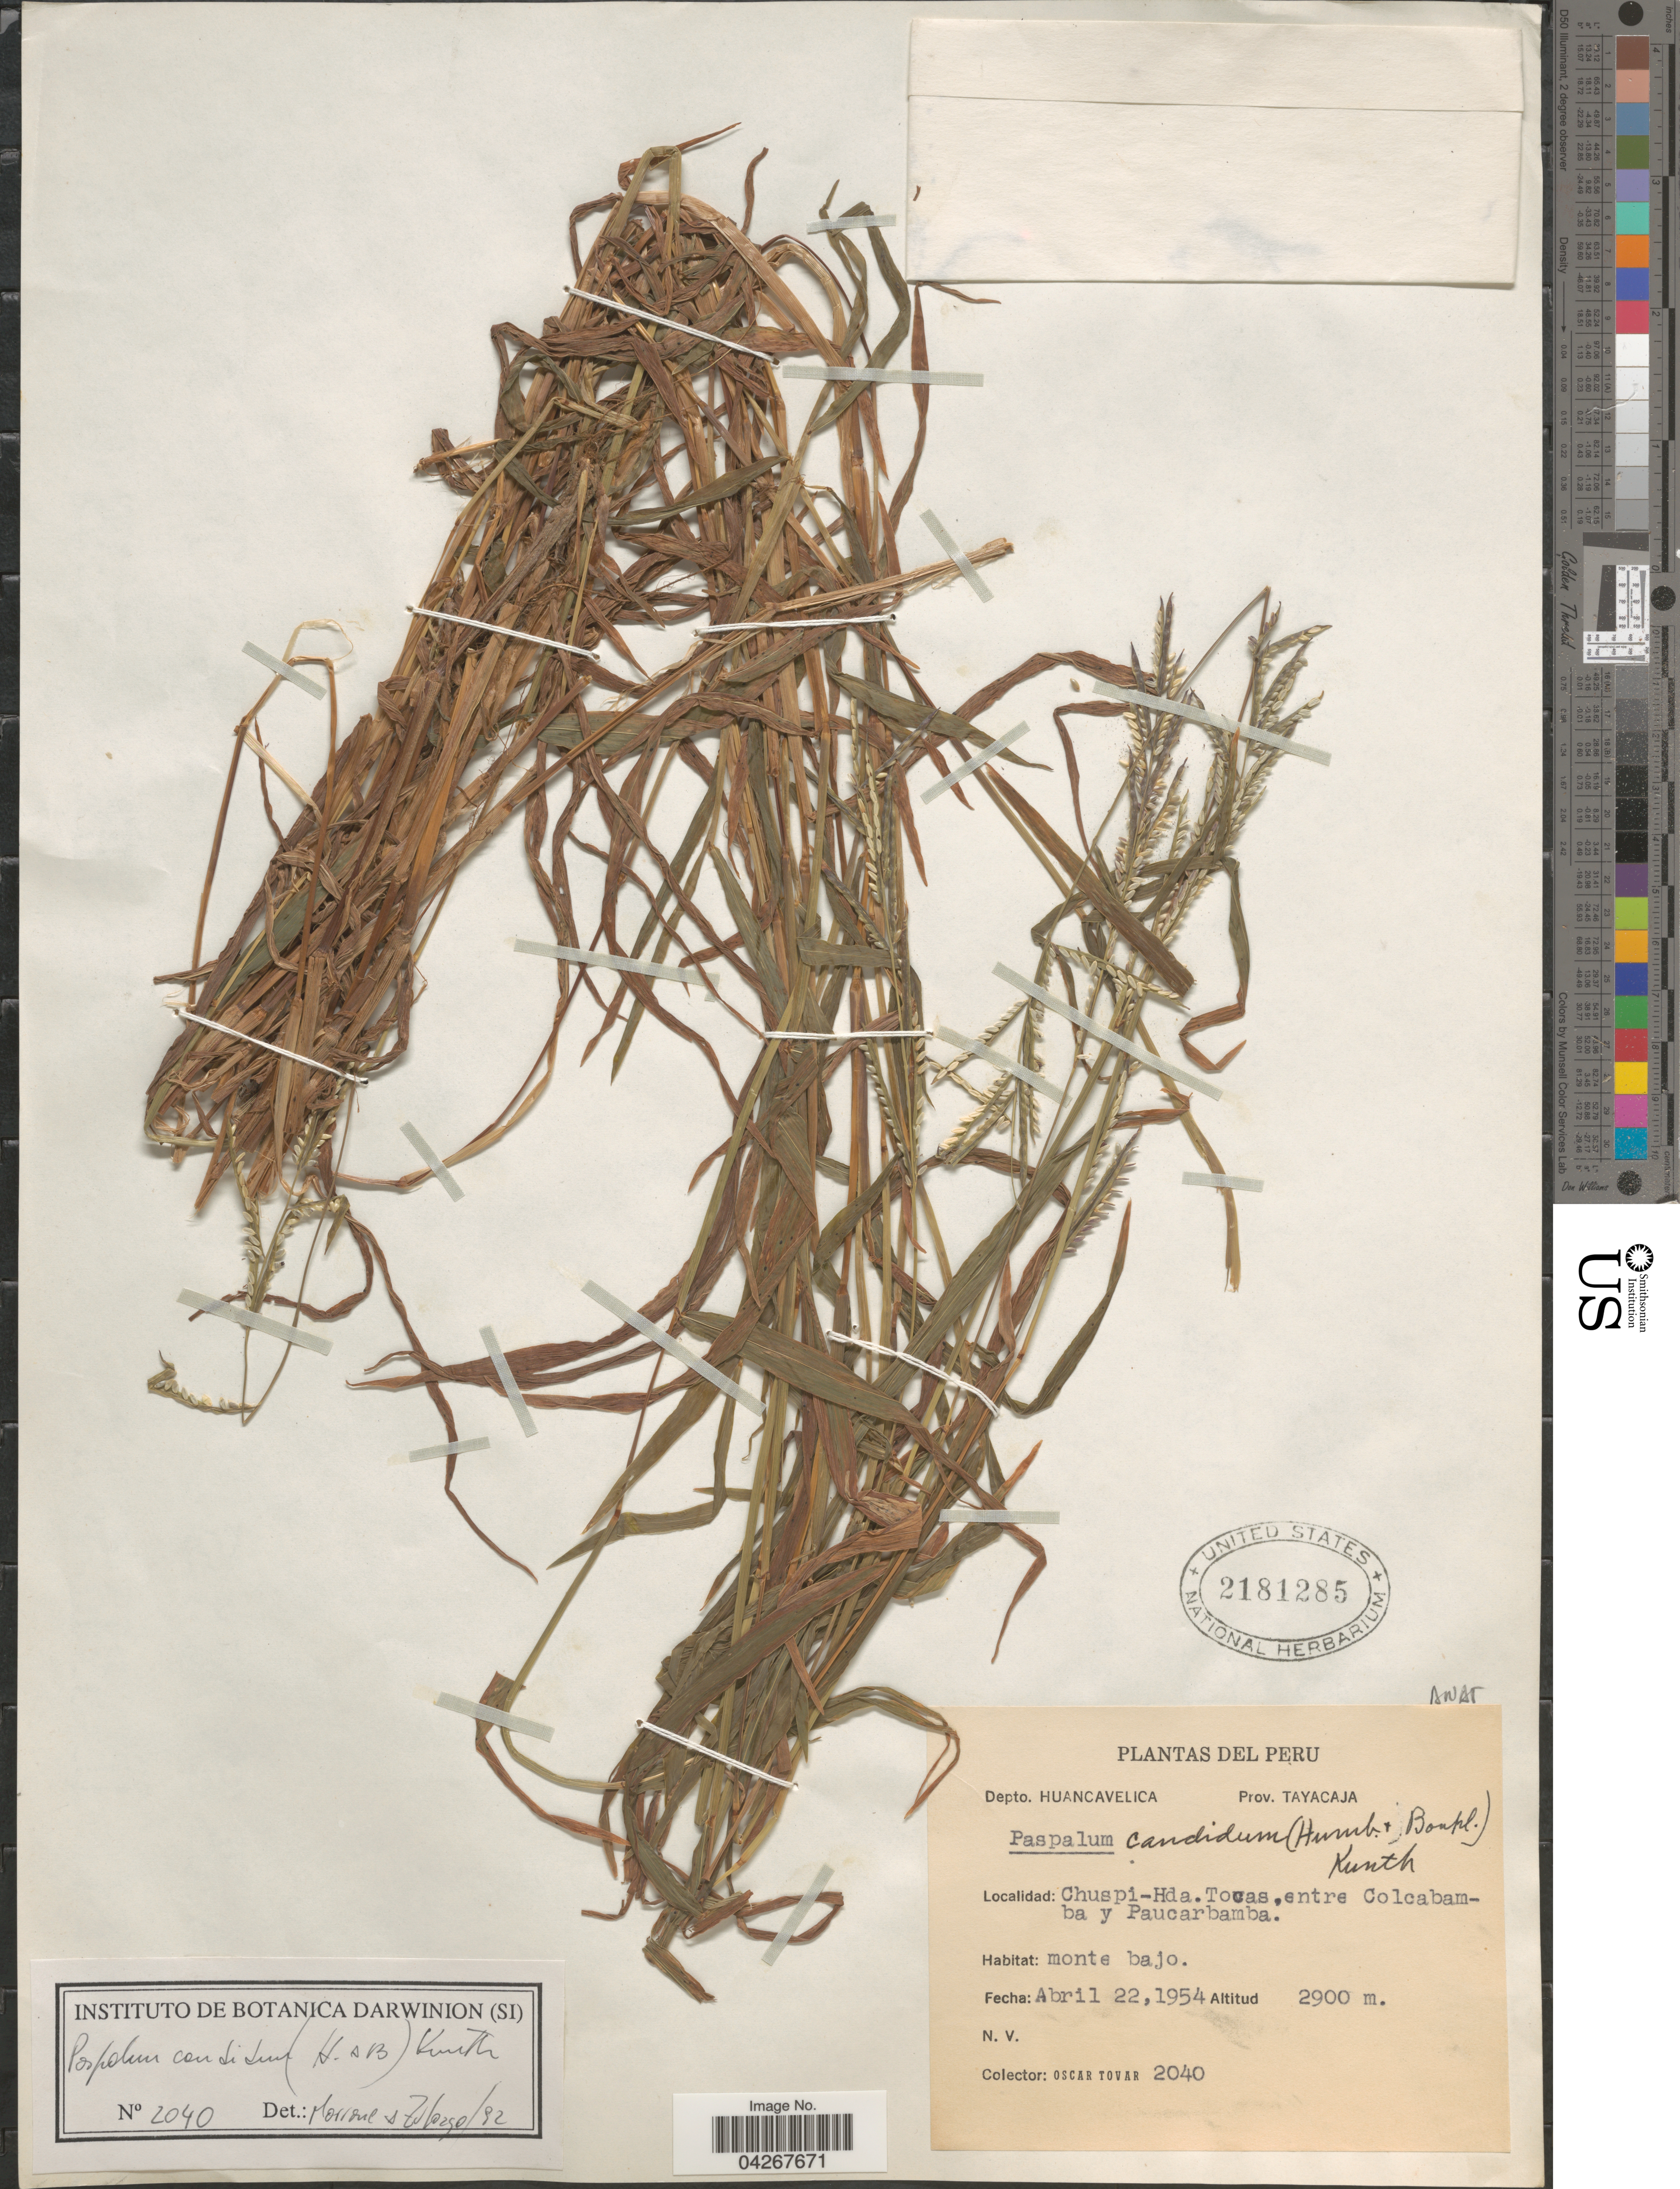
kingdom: Plantae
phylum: Tracheophyta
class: Liliopsida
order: Poales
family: Poaceae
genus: Paspalum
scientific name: Paspalum candidum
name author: (Humb. & Bonpl. ex Fleugge) Kunth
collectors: Ó. Tovar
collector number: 2040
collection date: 1954-04-22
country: Peru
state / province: Huancavelica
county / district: Tayacaja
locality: Depto. Huancavelica. Prov. Tayacaja. Chuspi-Hda. Tocas, entre Colcabamba y Paucarbamba. Monte bajo.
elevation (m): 2900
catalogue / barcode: US 2181285